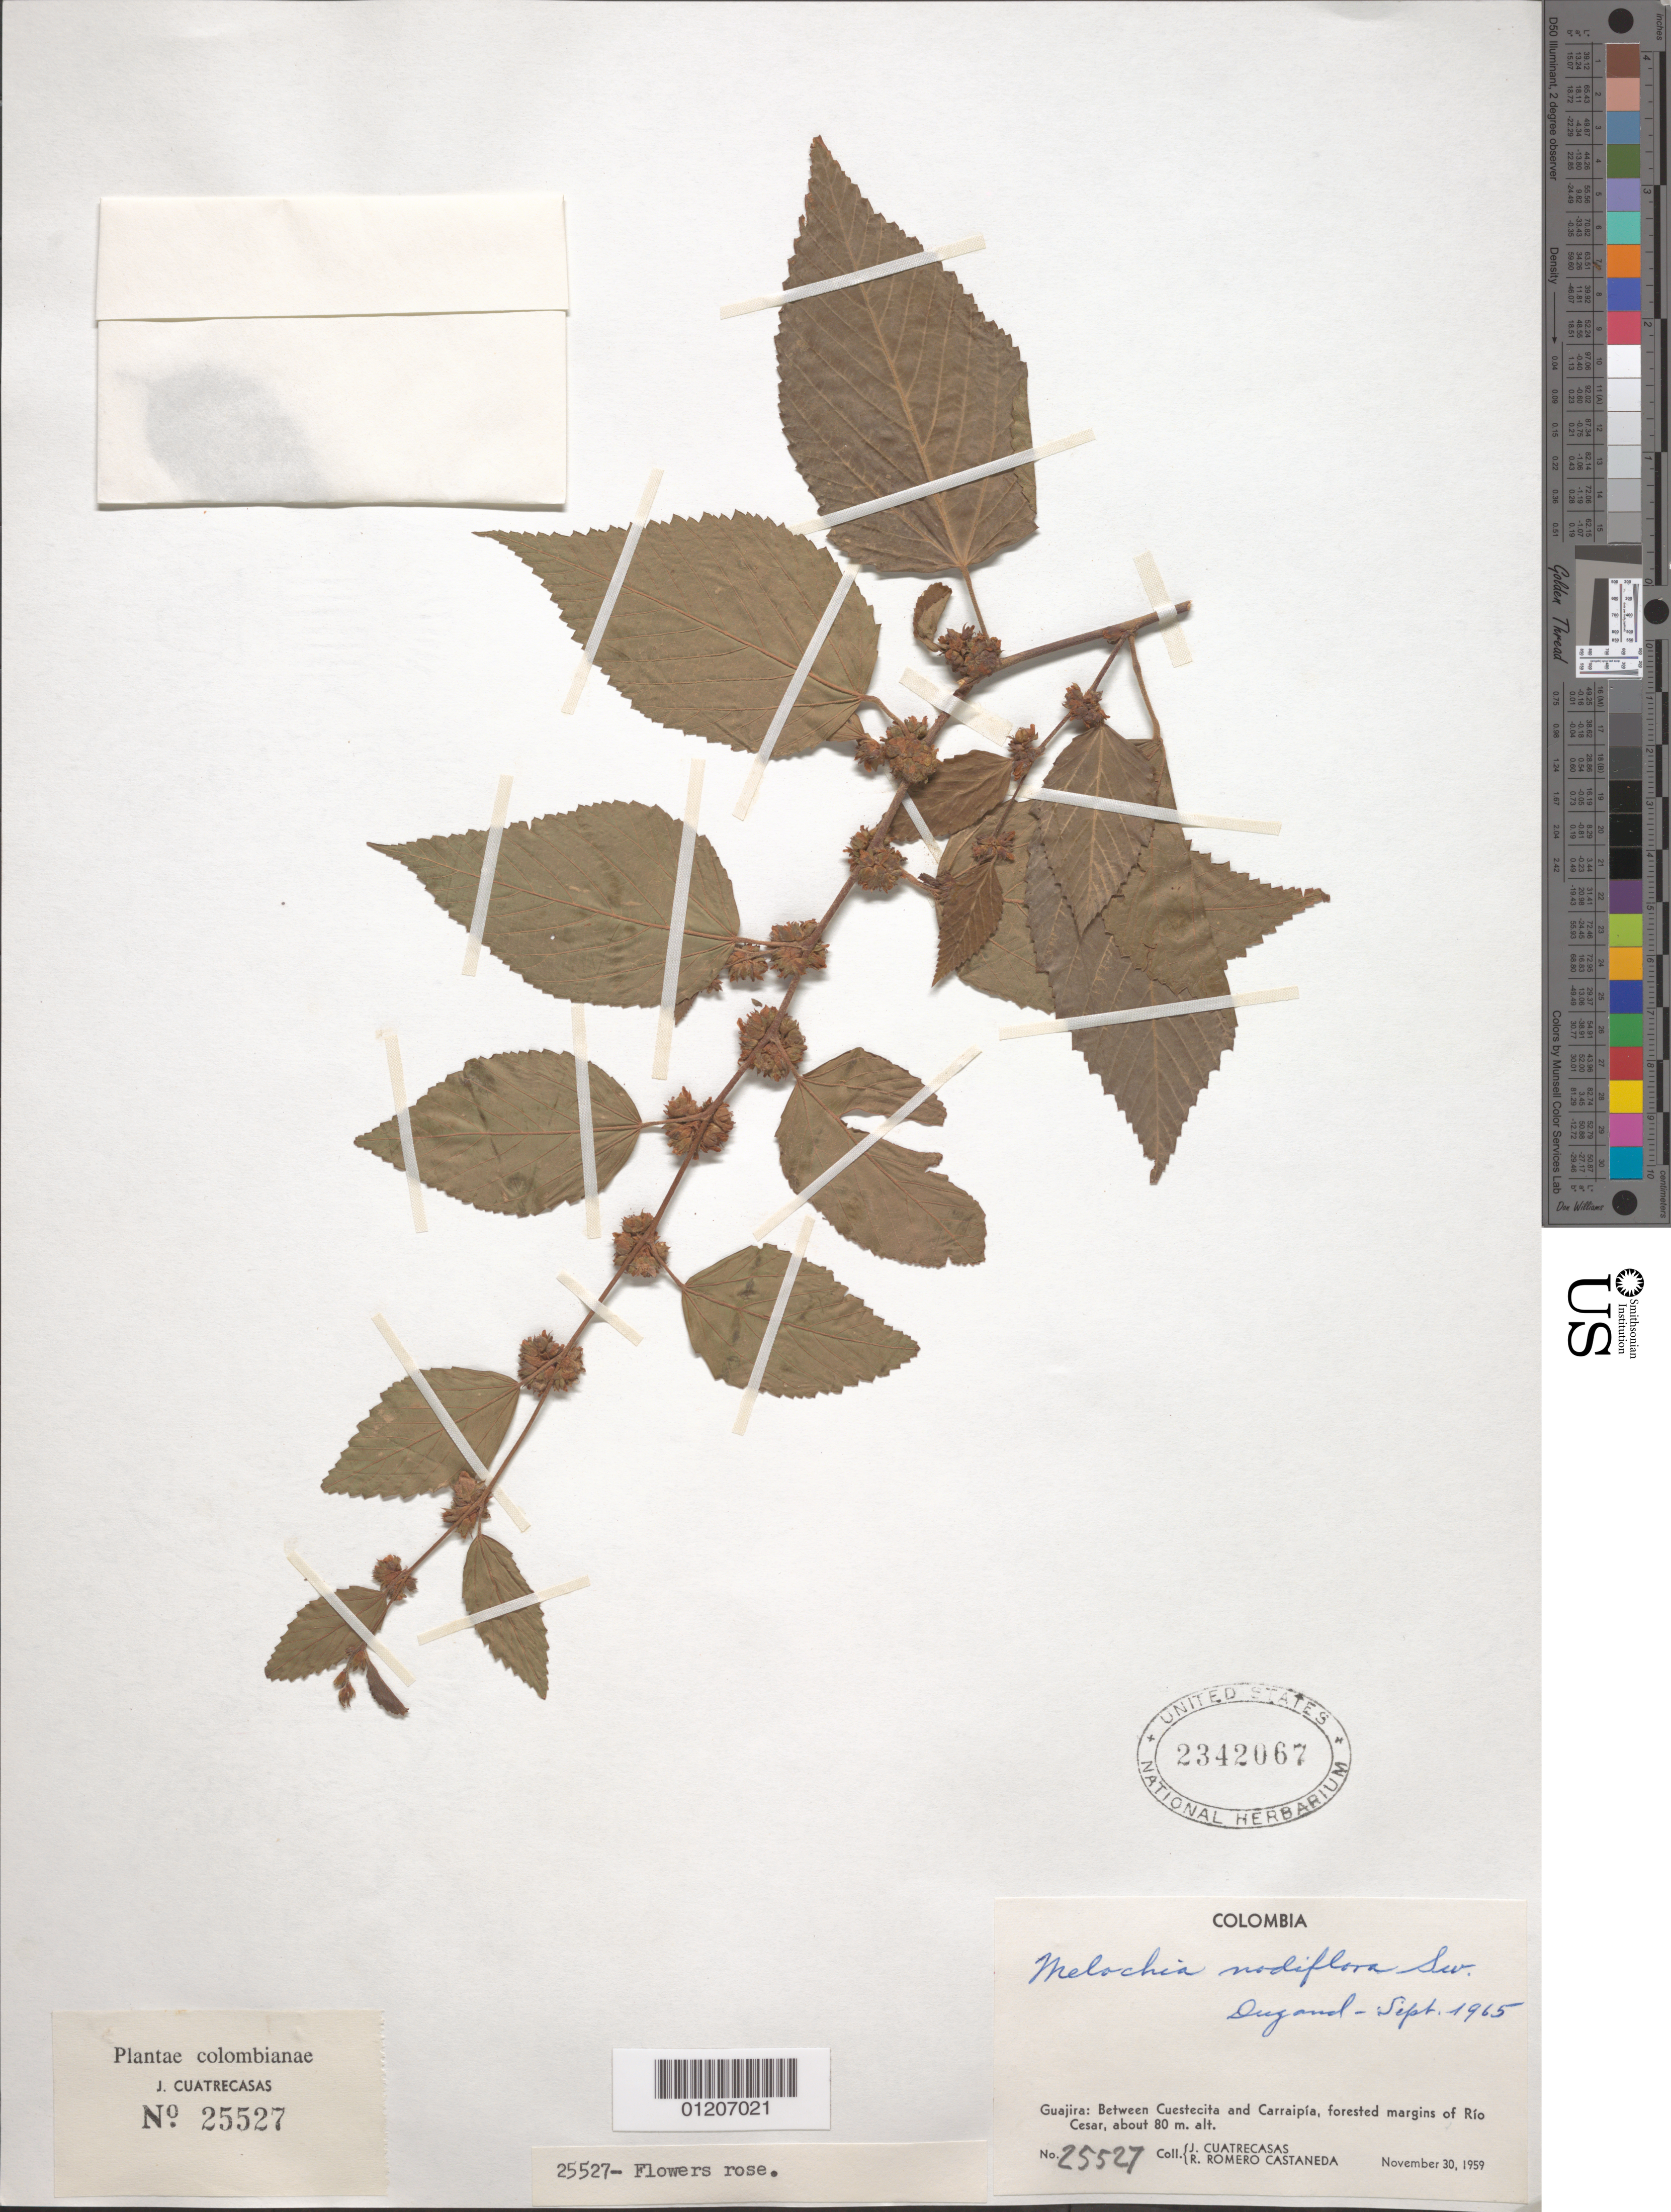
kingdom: Plantae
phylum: Tracheophyta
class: Magnoliopsida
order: Malvales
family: Malvaceae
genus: Melochia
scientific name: Melochia nodiflora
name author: Sw.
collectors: J. Cuatrecasas & R. Romero Castañeda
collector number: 25527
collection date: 1959-11-30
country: Colombia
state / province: La Guajira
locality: Guajira: Between Cuestecita and Carrapía, forested margins of Río Cesar.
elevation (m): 80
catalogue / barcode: US 2342067